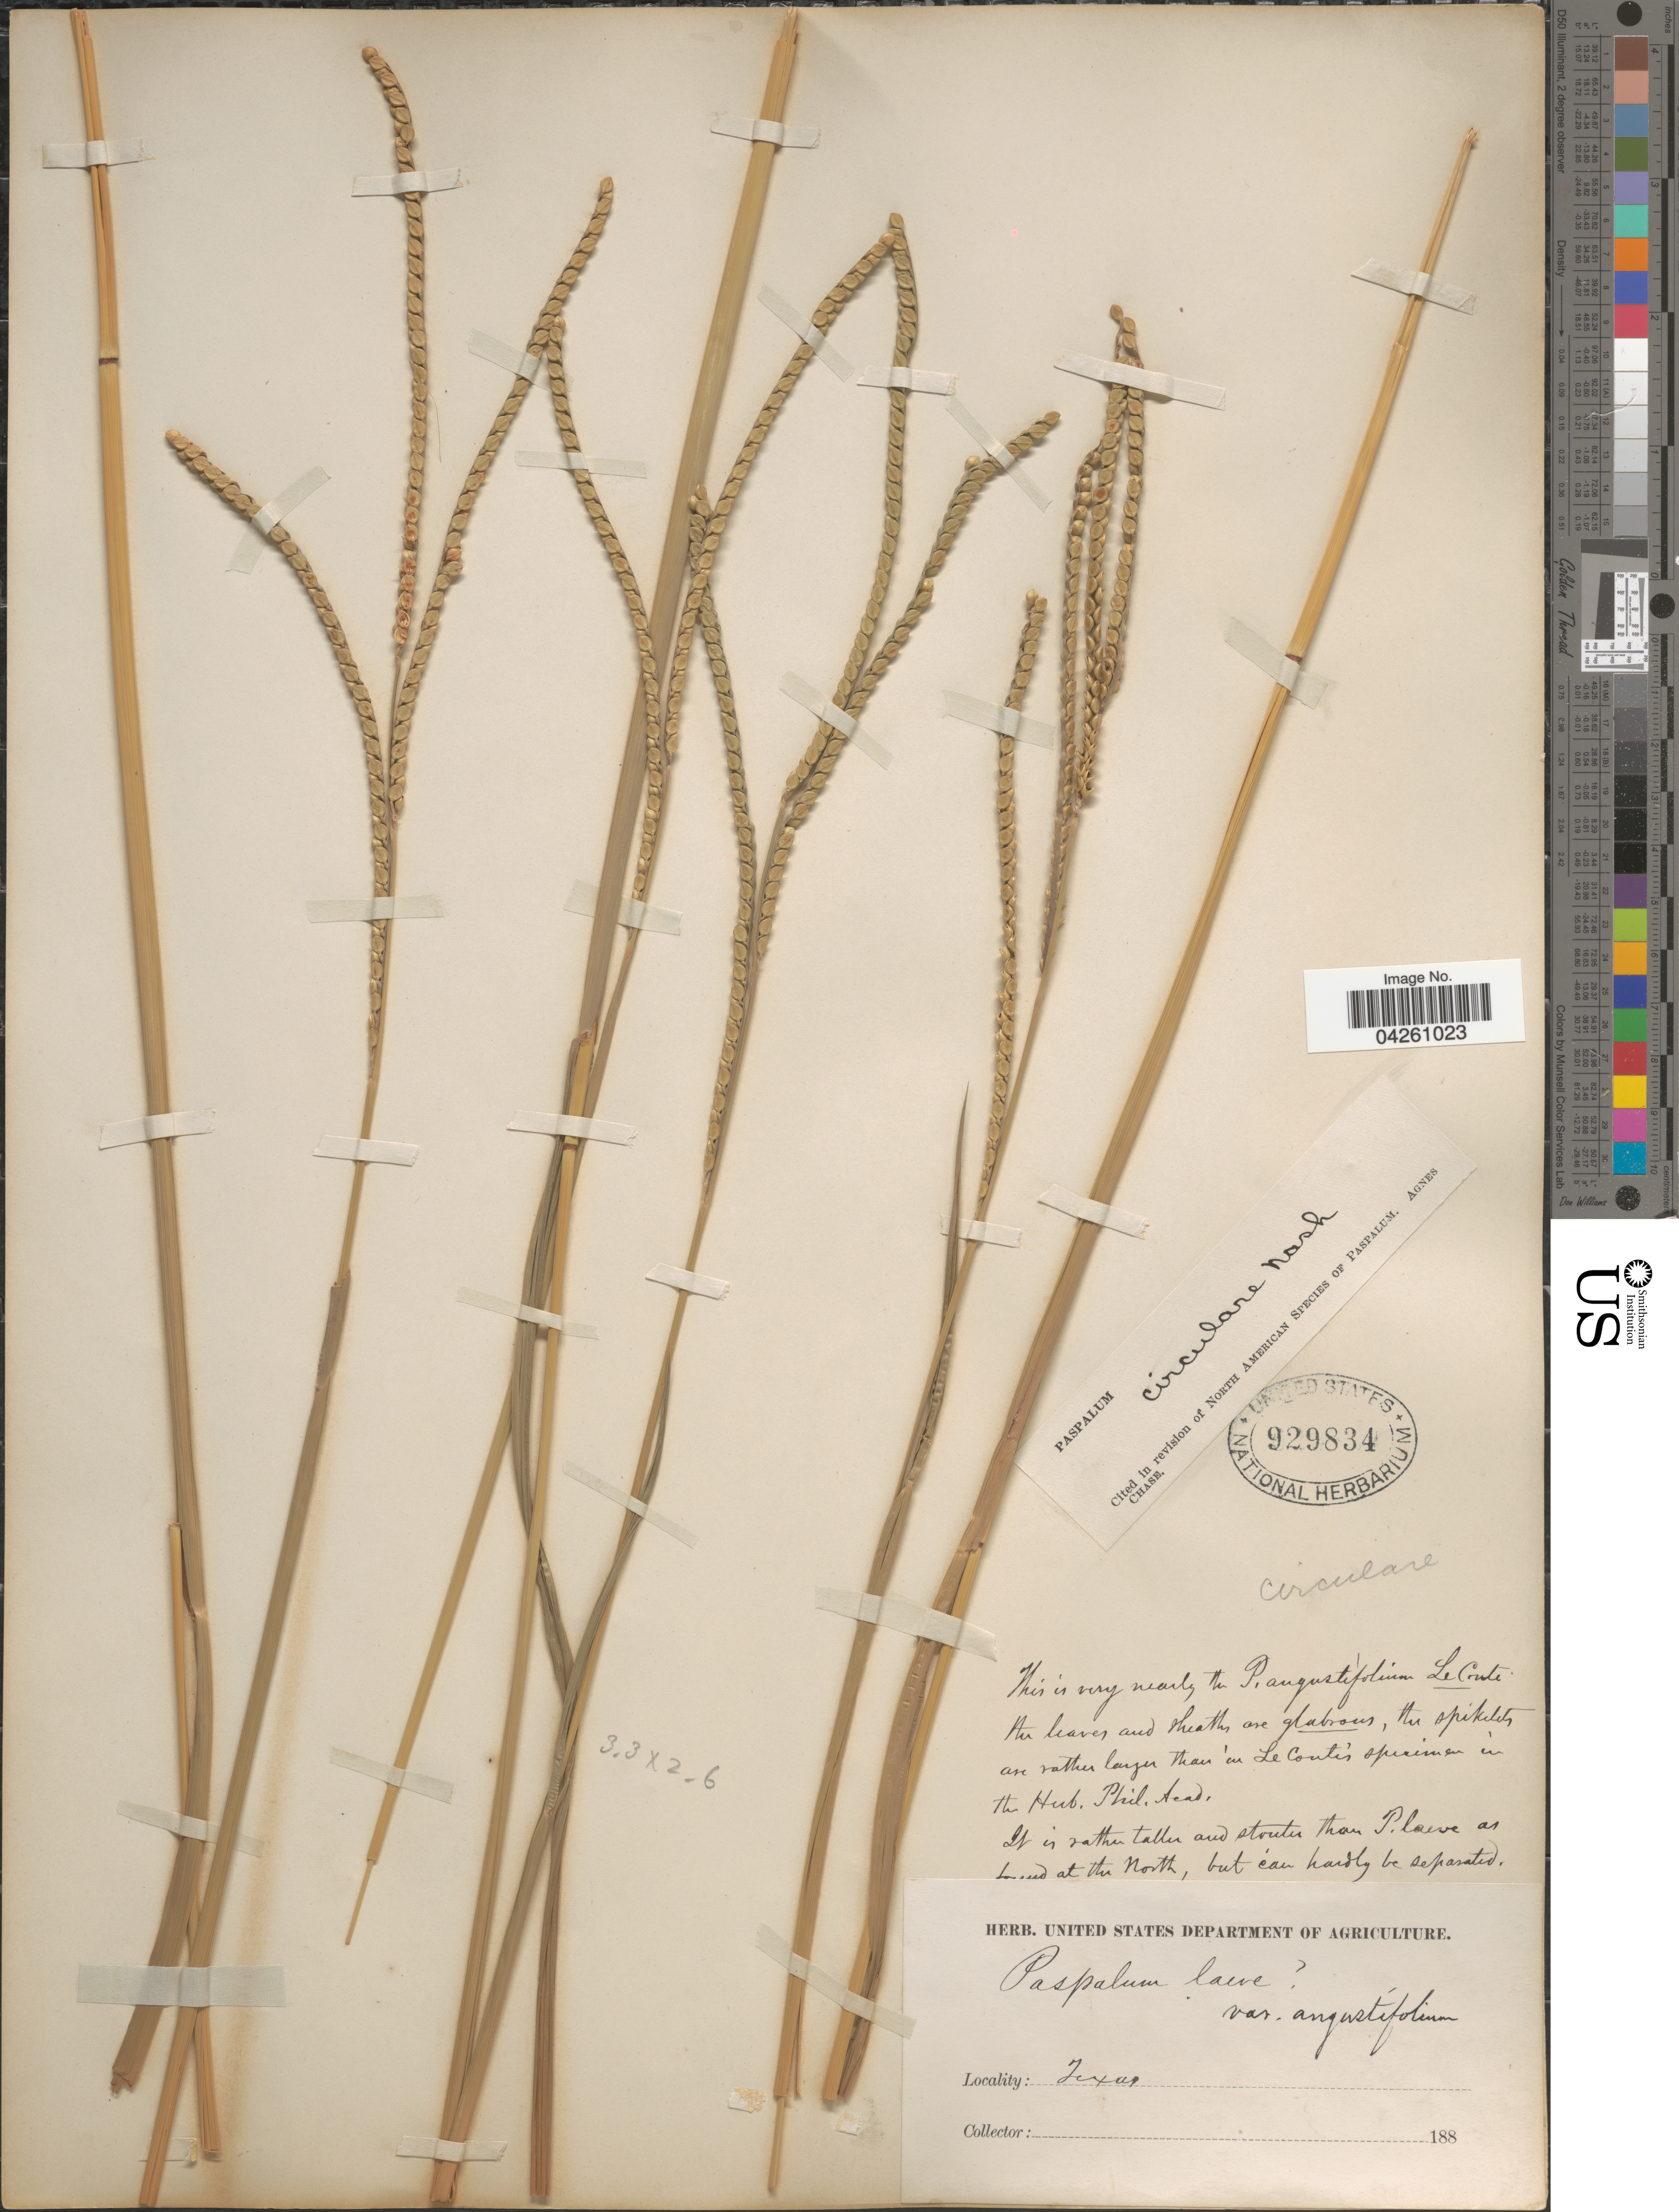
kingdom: Plantae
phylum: Tracheophyta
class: Liliopsida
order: Poales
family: Poaceae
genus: Paspalum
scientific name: Paspalum circulare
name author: Nash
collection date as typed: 188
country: United States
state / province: Texas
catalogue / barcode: US 929834